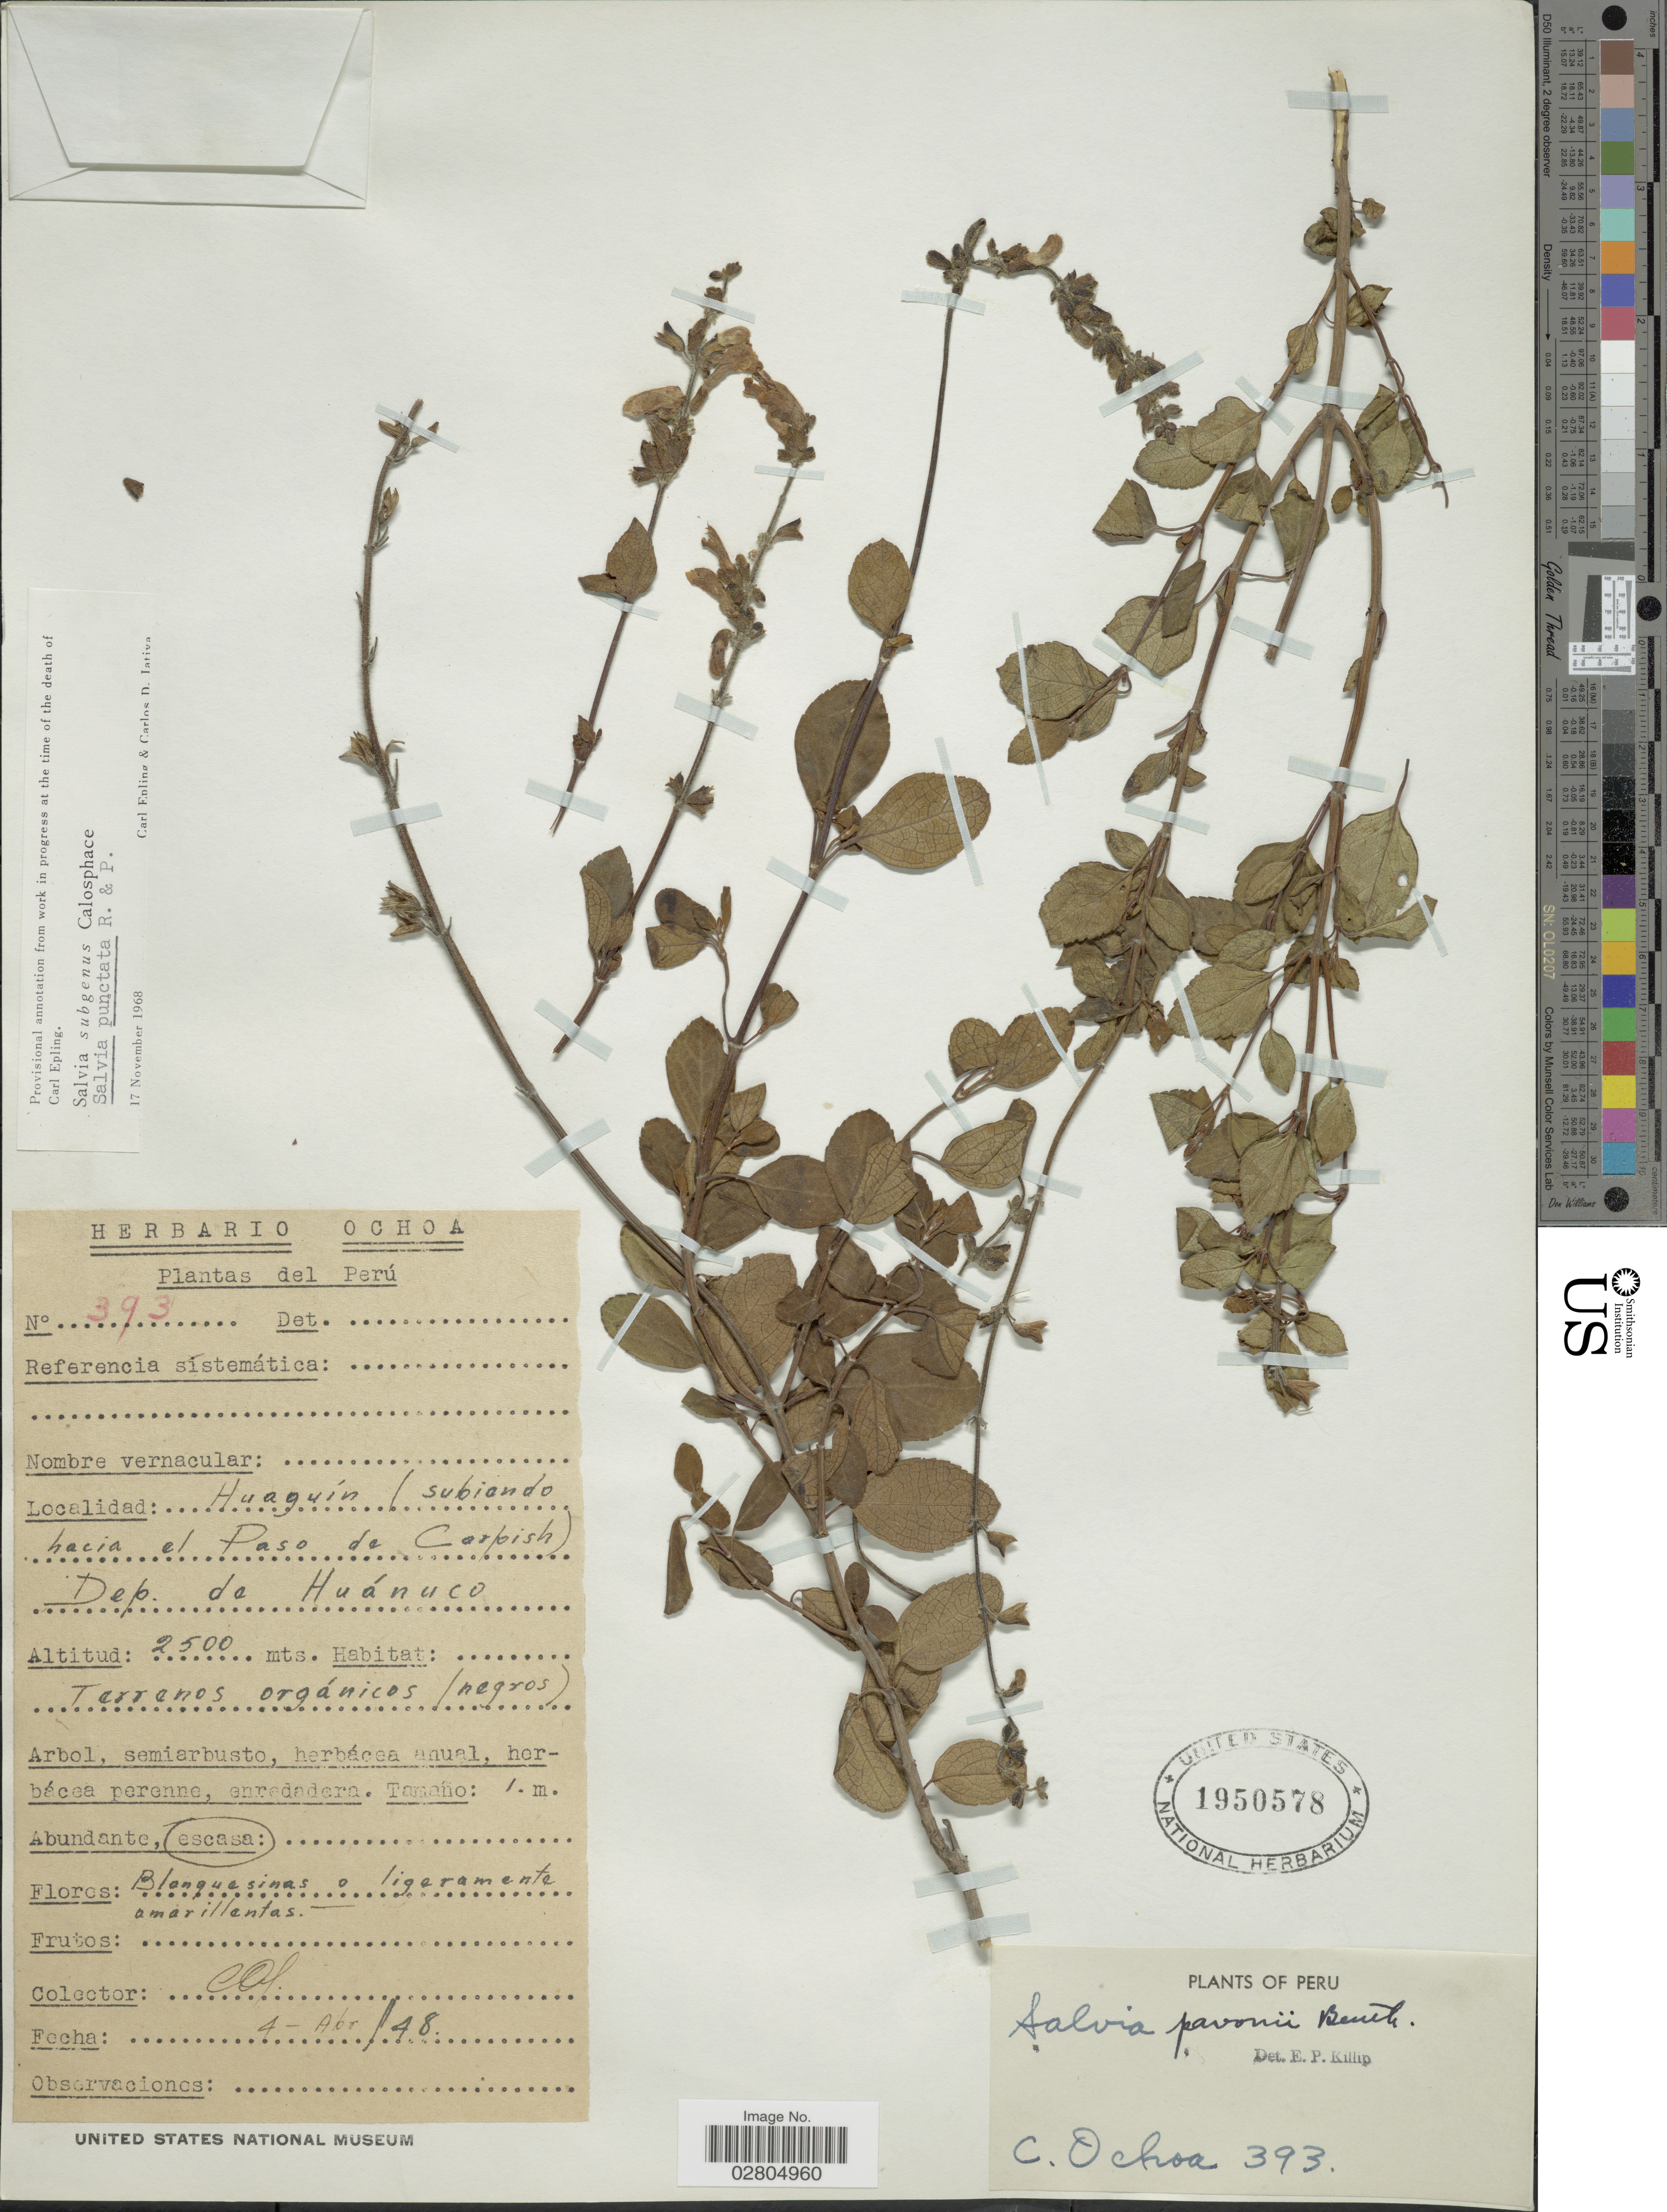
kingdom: Plantae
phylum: Tracheophyta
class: Magnoliopsida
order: Lamiales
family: Lamiaceae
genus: Salvia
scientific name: Salvia punctata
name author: Ruiz & Pav.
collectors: C. Ochoa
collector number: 393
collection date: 1948-04-04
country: Peru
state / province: Huánuco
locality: Huaguín (subiando hacia el Paso de Carpish). Dep. de Huánuco.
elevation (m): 2500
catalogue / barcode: US 1950578